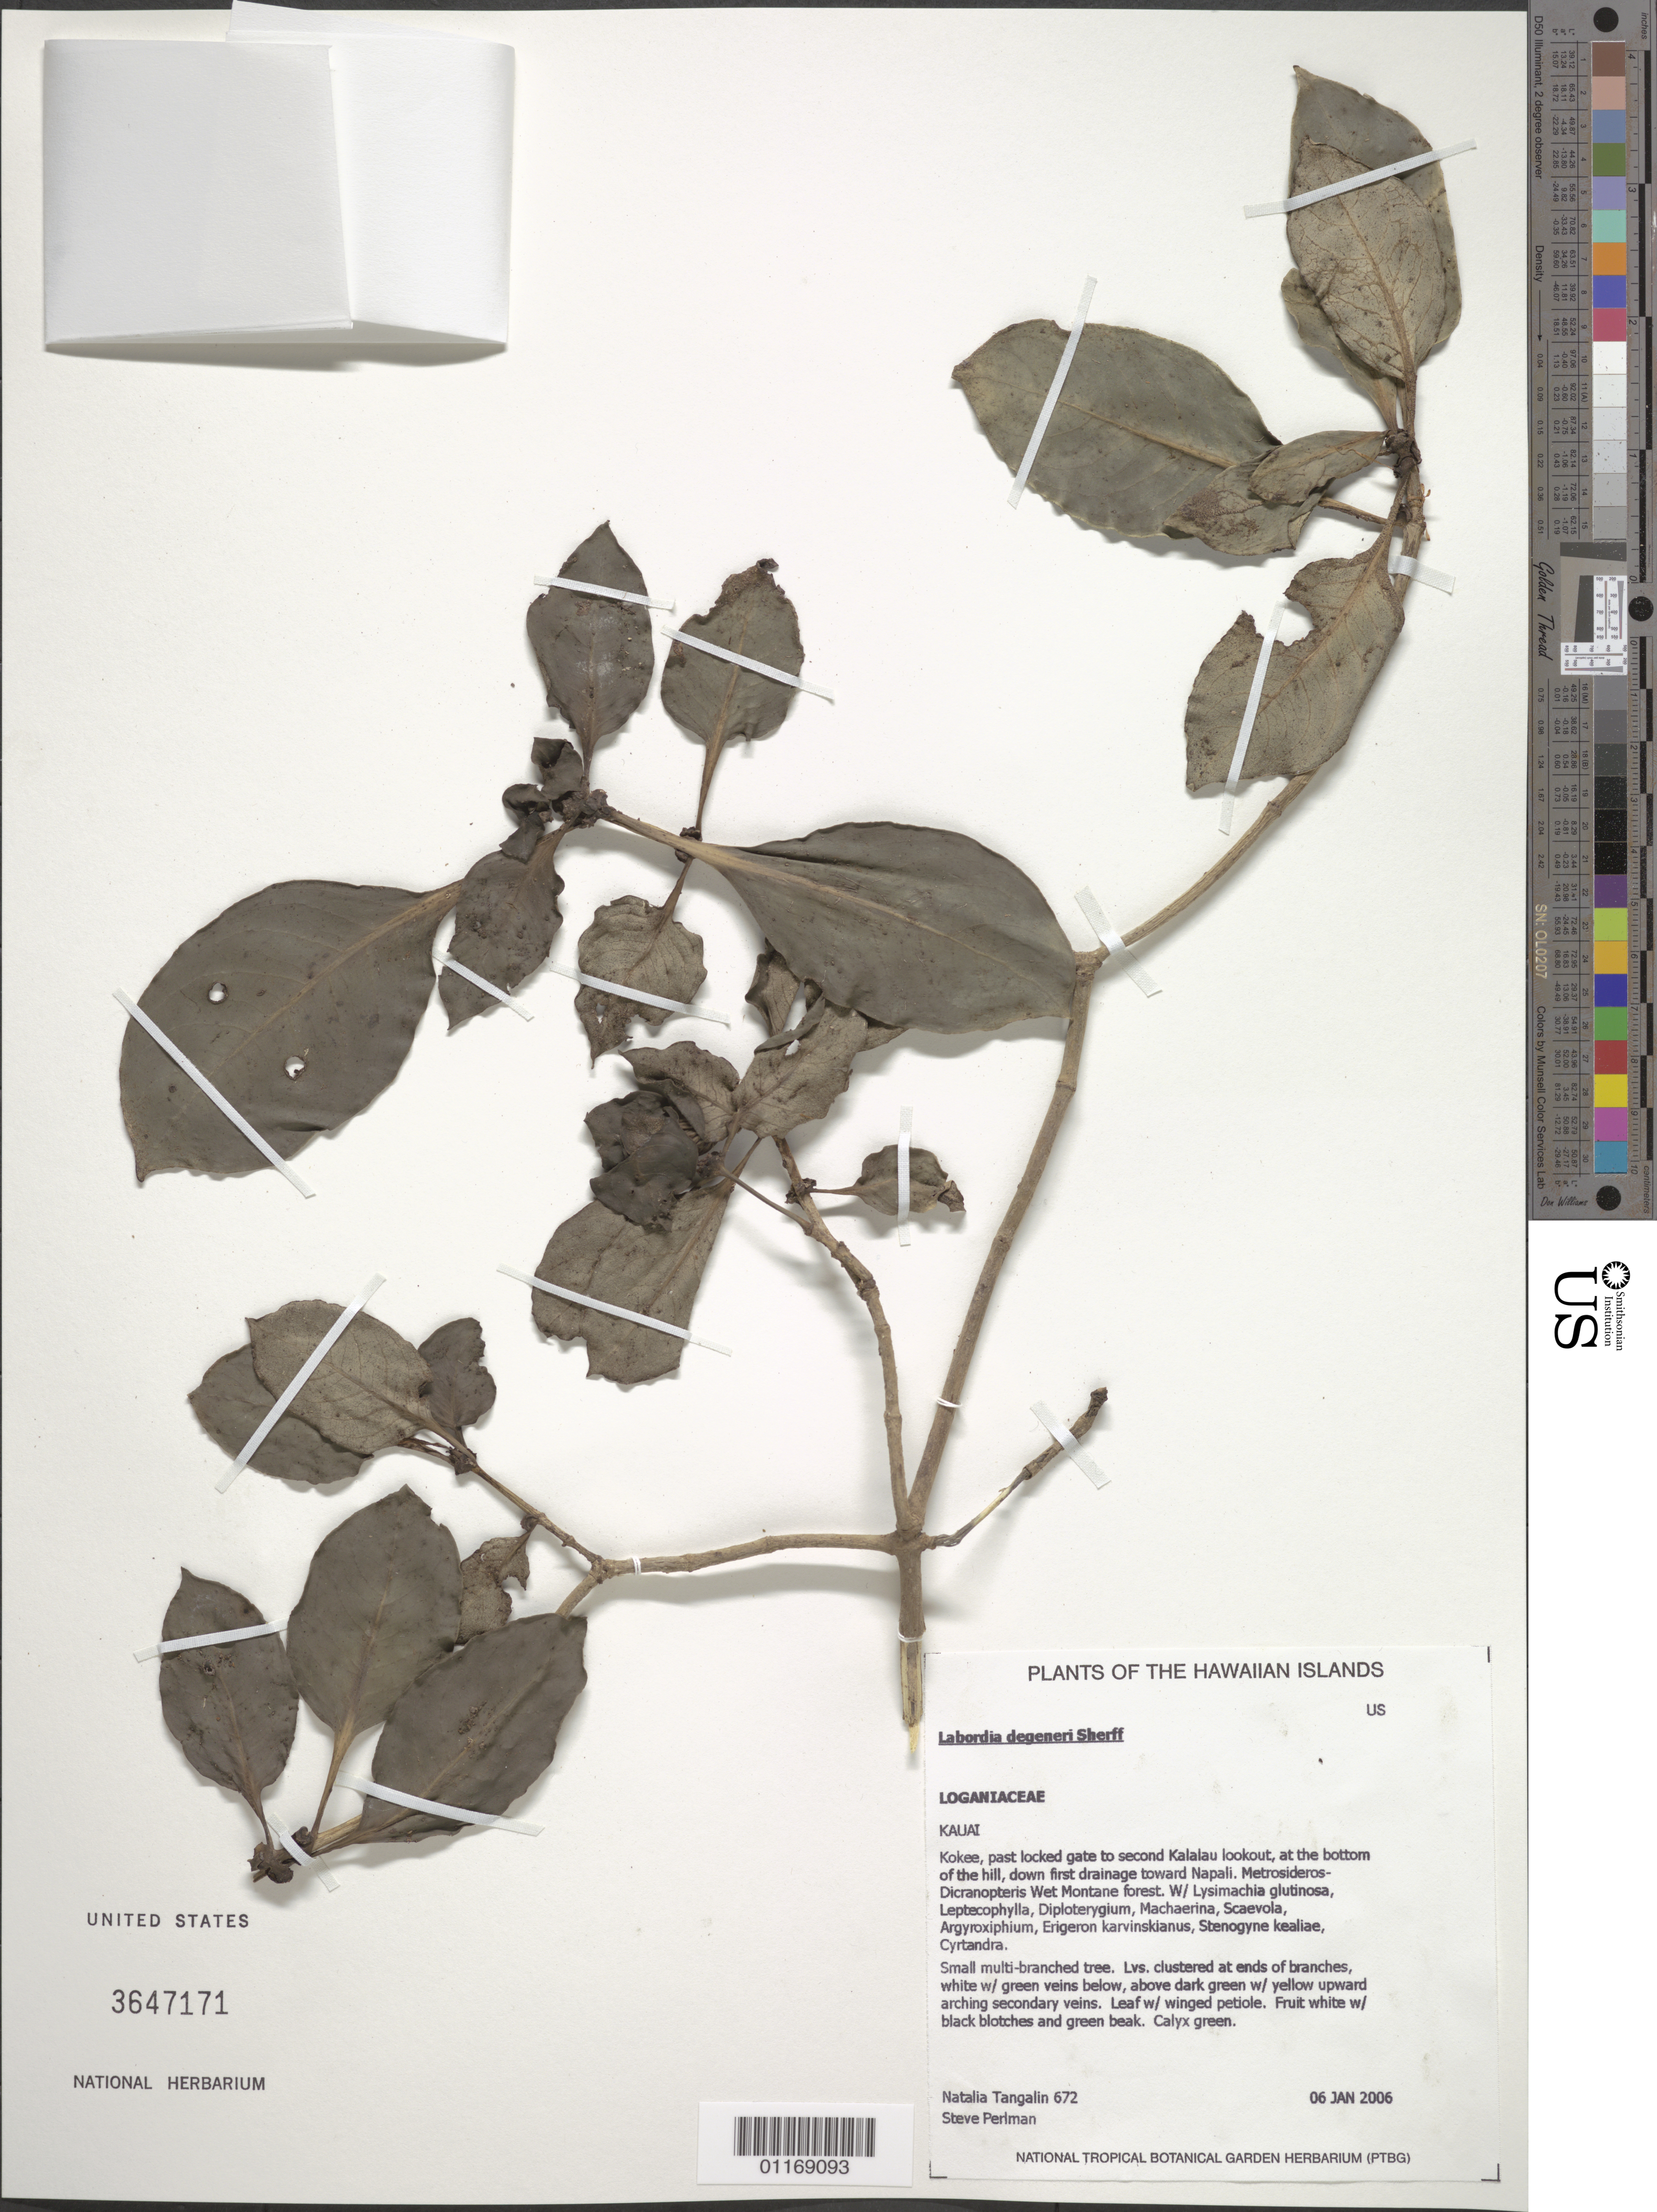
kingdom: Plantae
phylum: Tracheophyta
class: Magnoliopsida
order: Gentianales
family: Loganiaceae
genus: Geniostoma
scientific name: Geniostoma degeneri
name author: (Sherff) Byng & Christenh.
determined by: Wagner, W. L., (BOT), Smithsonian Institution - National Museum of Natural History (UNITED STATES)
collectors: N. Tangalin & S. P. Perlman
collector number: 672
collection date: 2006-01-06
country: United States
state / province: Hawaii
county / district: Kauai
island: Kaua'i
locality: Kokee, past locked gate to second Kalalau lookout, at the bottom of the hill, down first drainage toward Napali.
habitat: Wet montane forest.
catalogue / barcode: US 3647171